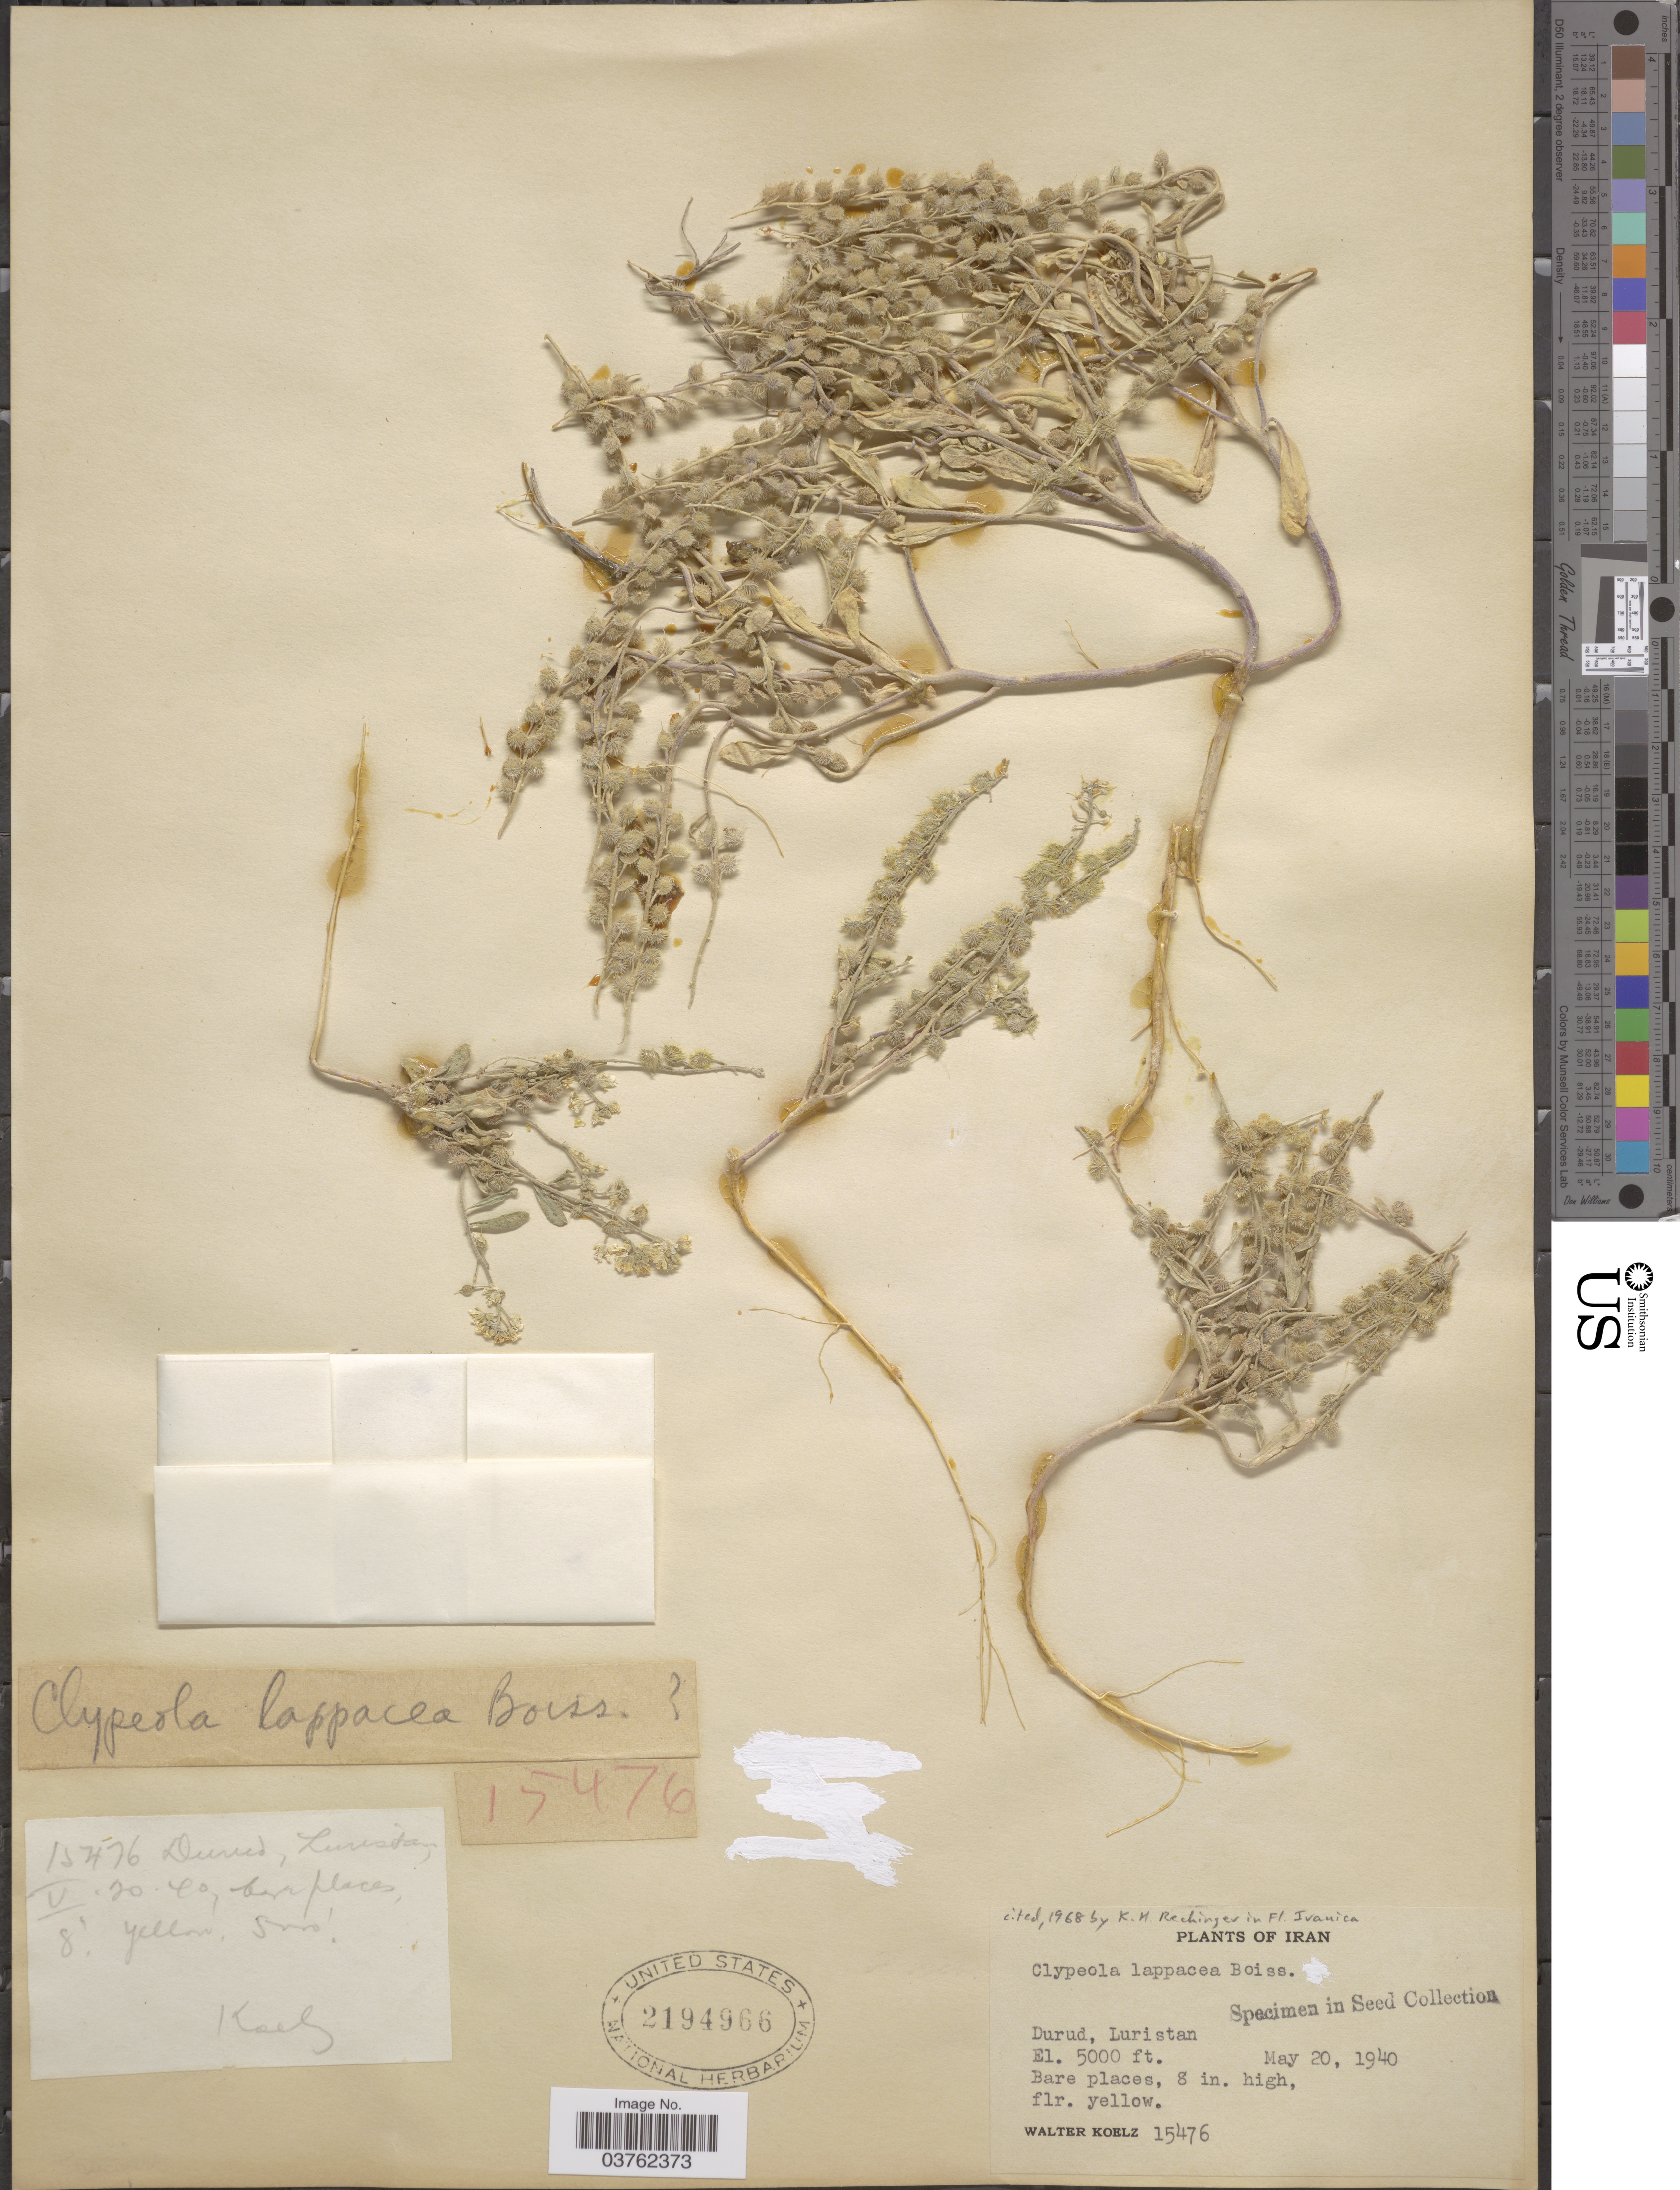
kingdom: Plantae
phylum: Tracheophyta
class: Magnoliopsida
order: Brassicales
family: Brassicaceae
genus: Clypeola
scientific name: Clypeola lappacea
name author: Boiss.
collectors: W. N. Koelz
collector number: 15476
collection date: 1940-05-20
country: Iran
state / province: Lorestan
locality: Durud, Luristan.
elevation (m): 1524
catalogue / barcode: US 2194966